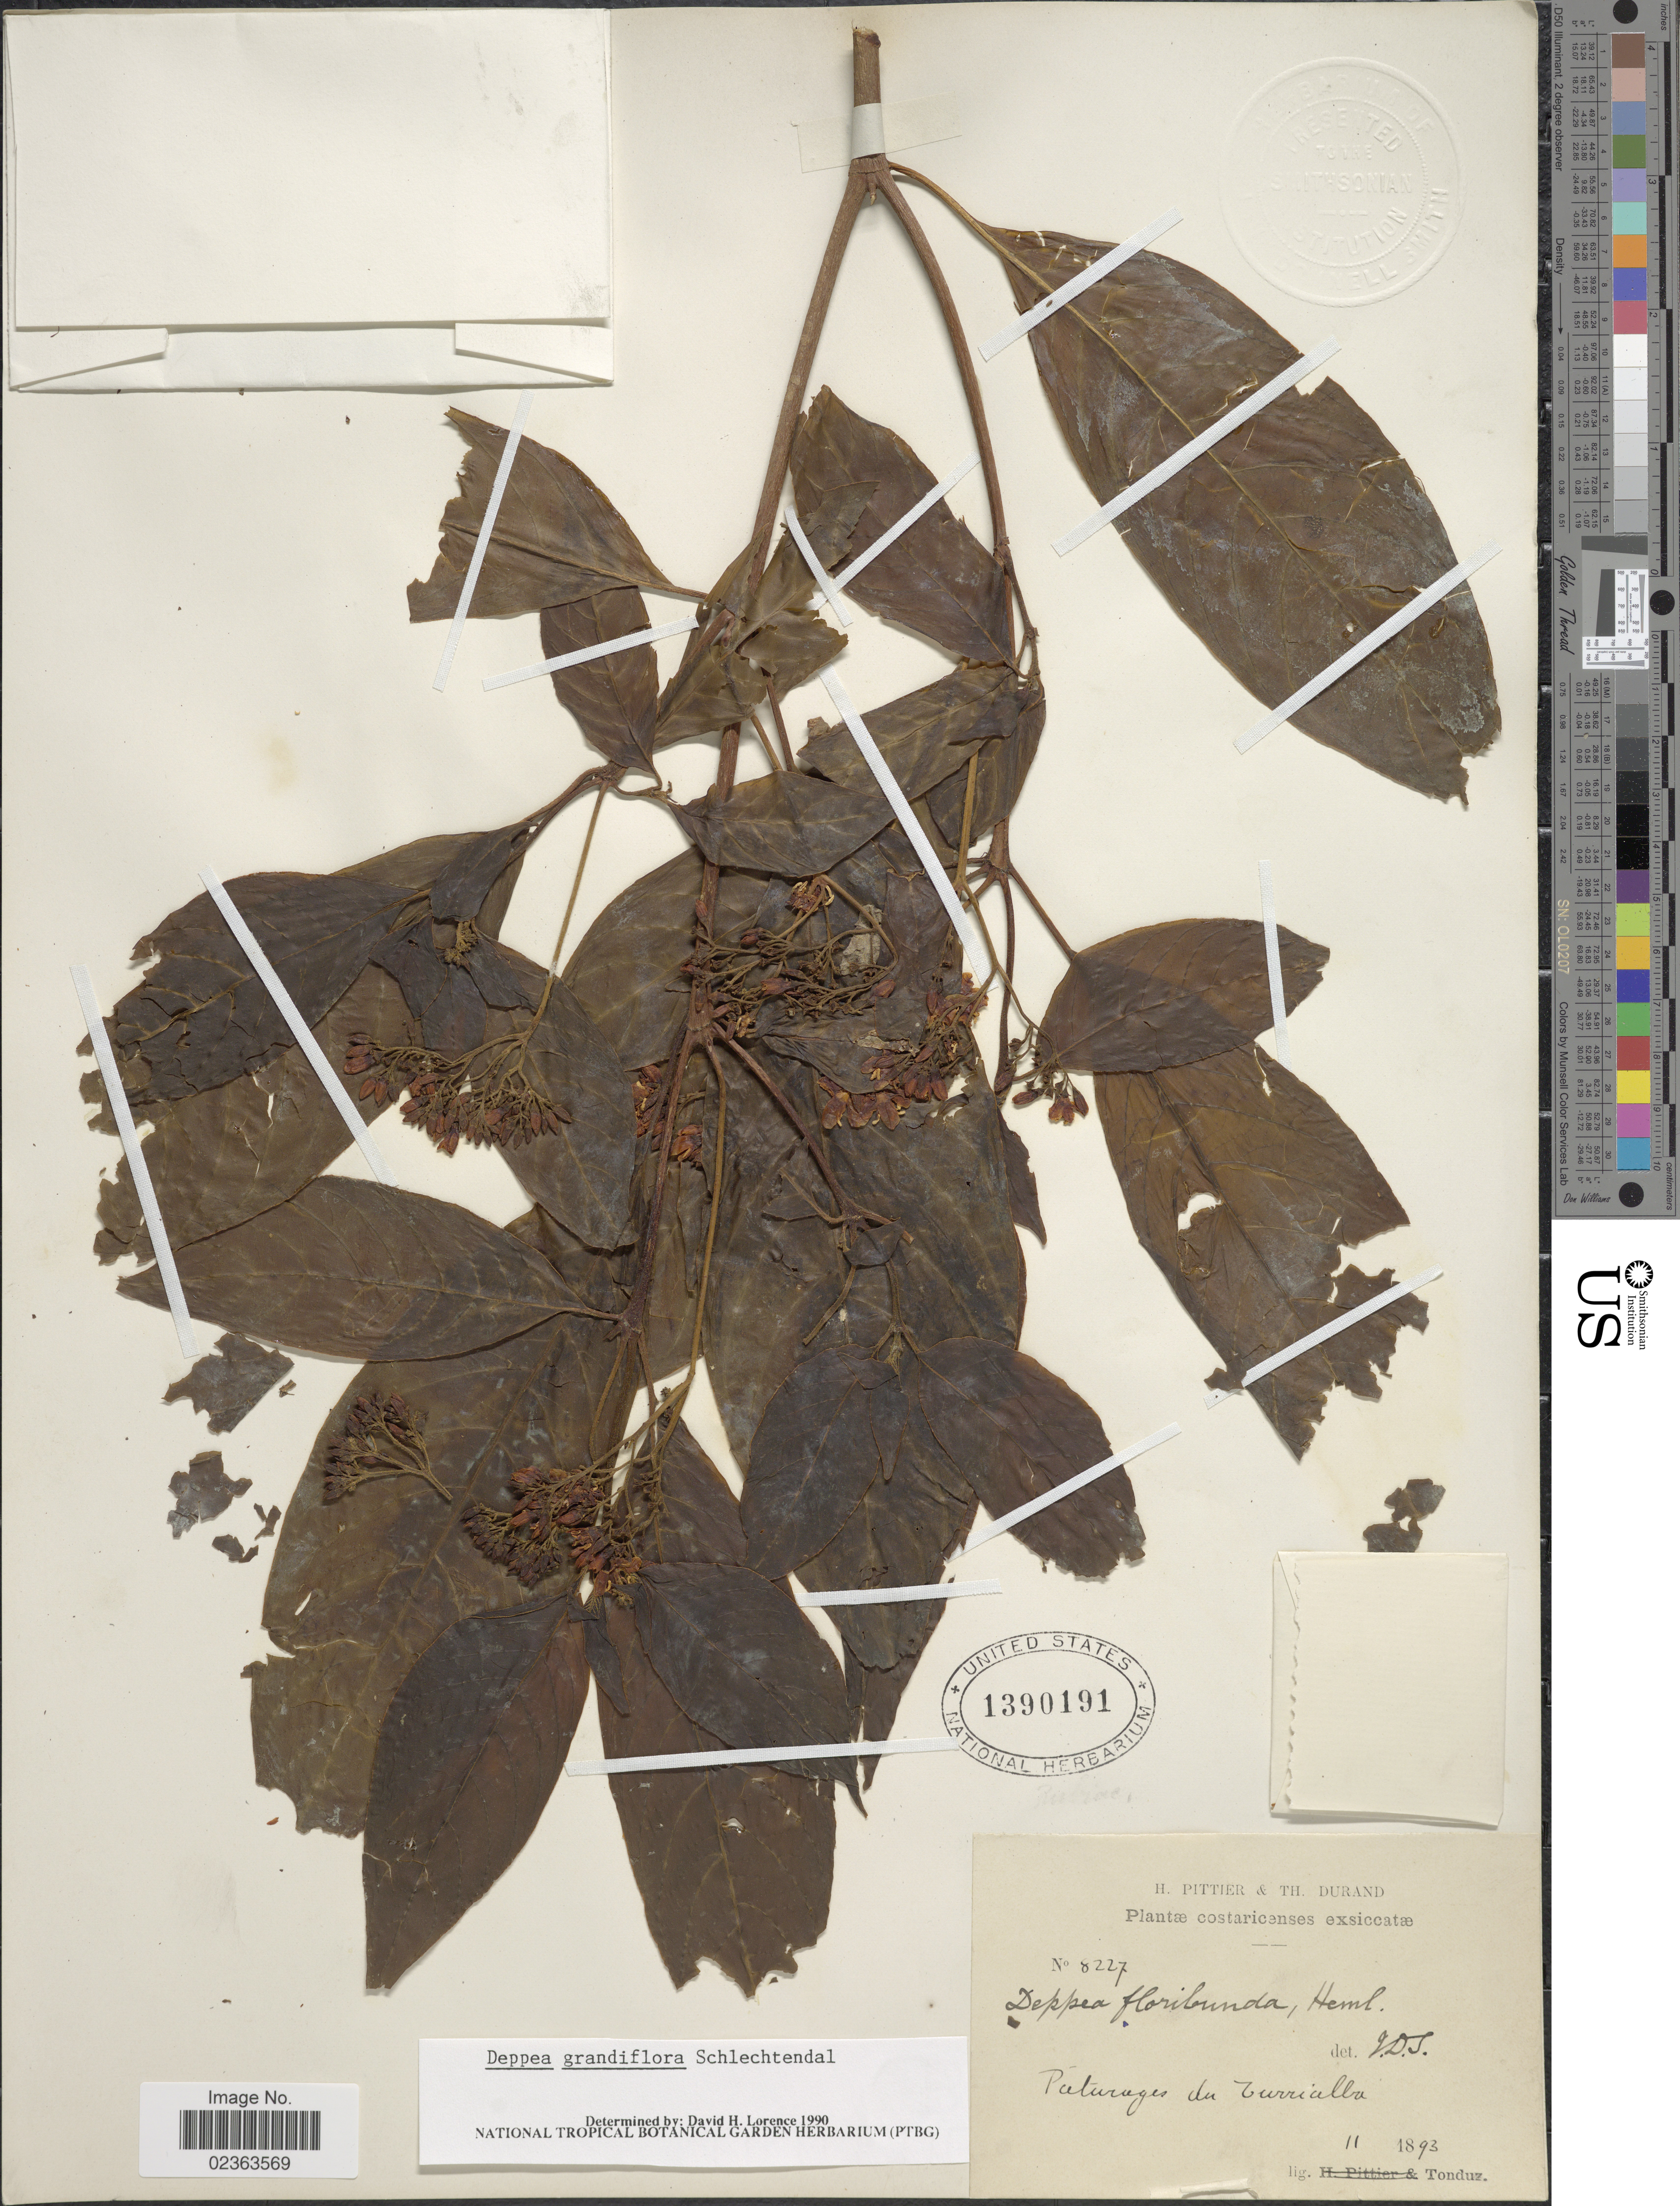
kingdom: Plantae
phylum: Tracheophyta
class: Magnoliopsida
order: Gentianales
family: Rubiaceae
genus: Deppea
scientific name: Deppea grandiflora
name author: Schltdl.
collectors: A. Tonduz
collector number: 8227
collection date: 1893-02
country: Costa Rica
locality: Paturages du Turrialba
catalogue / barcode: US 1390191